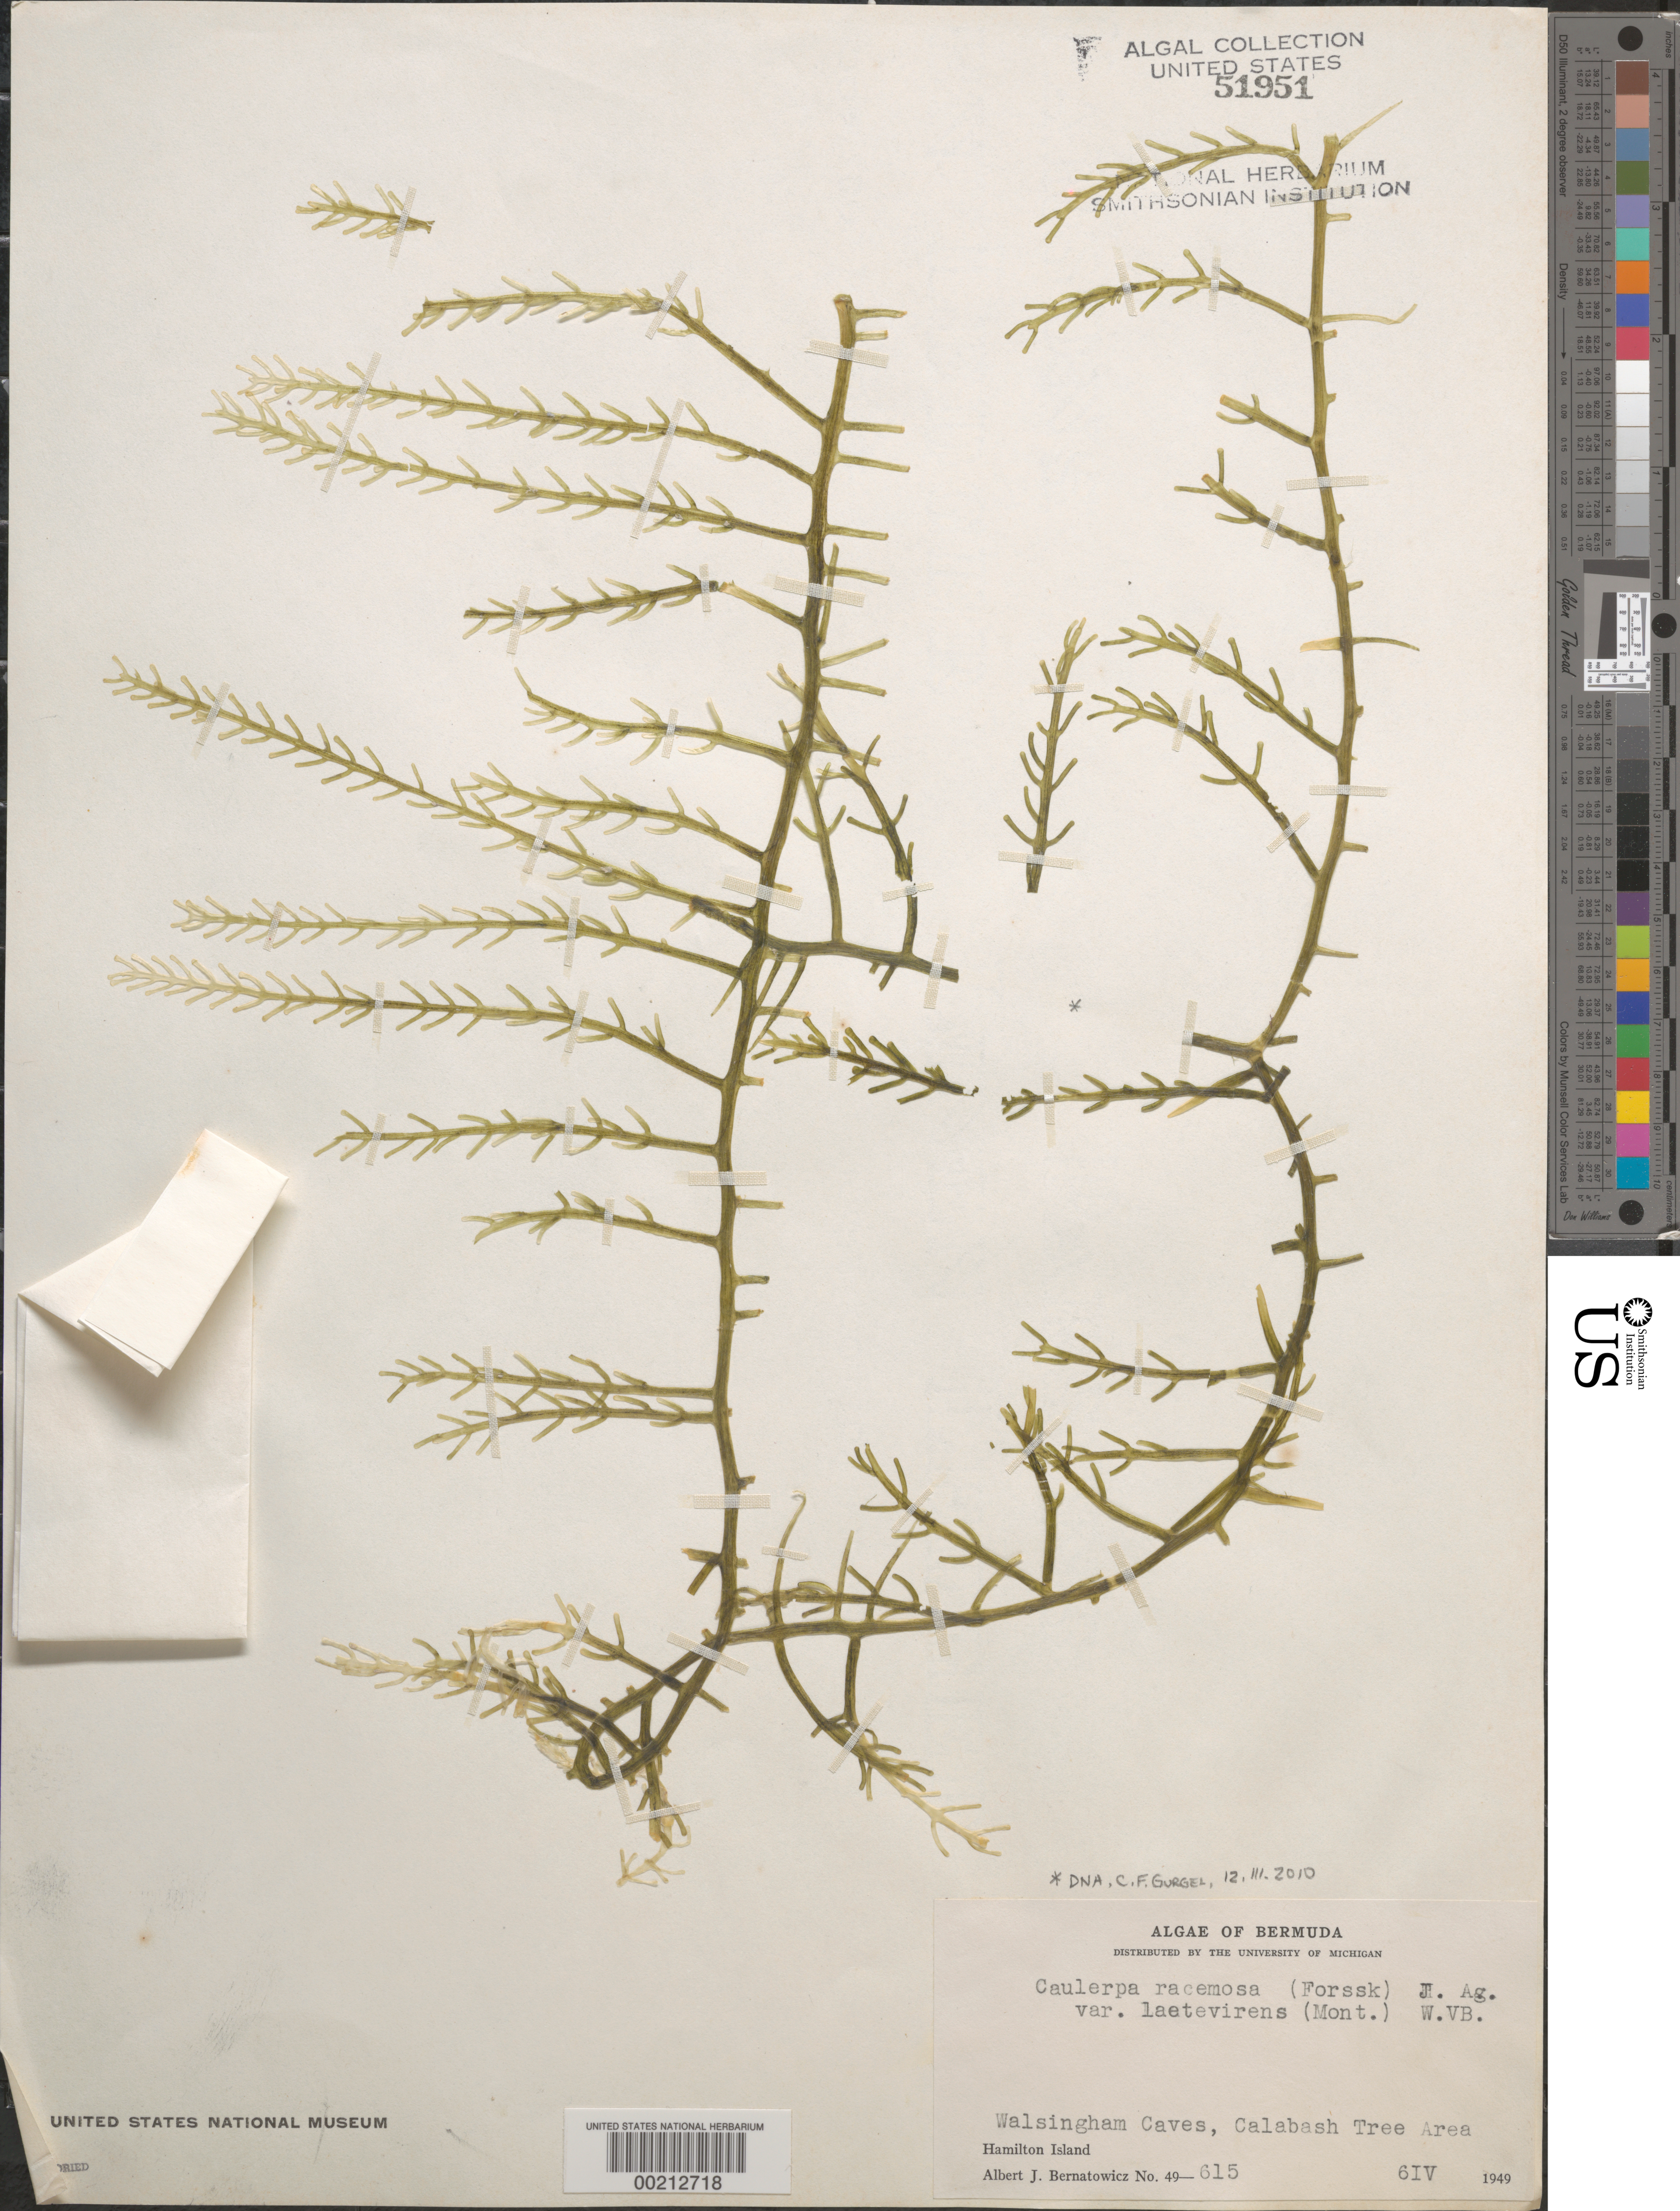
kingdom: Plantae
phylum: Chlorophyta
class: Ulvophyceae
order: Bryopsidales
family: Caulerpaceae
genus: Caulerpa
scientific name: Caulerpa racemosa var. laetevirens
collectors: A. Bernatowicz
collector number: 49-615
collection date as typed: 06 Apr 1949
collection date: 1949-04-06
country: Bermuda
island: Bermuda Island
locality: Walsingham Caves, Calabash Tree area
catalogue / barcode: US 51951